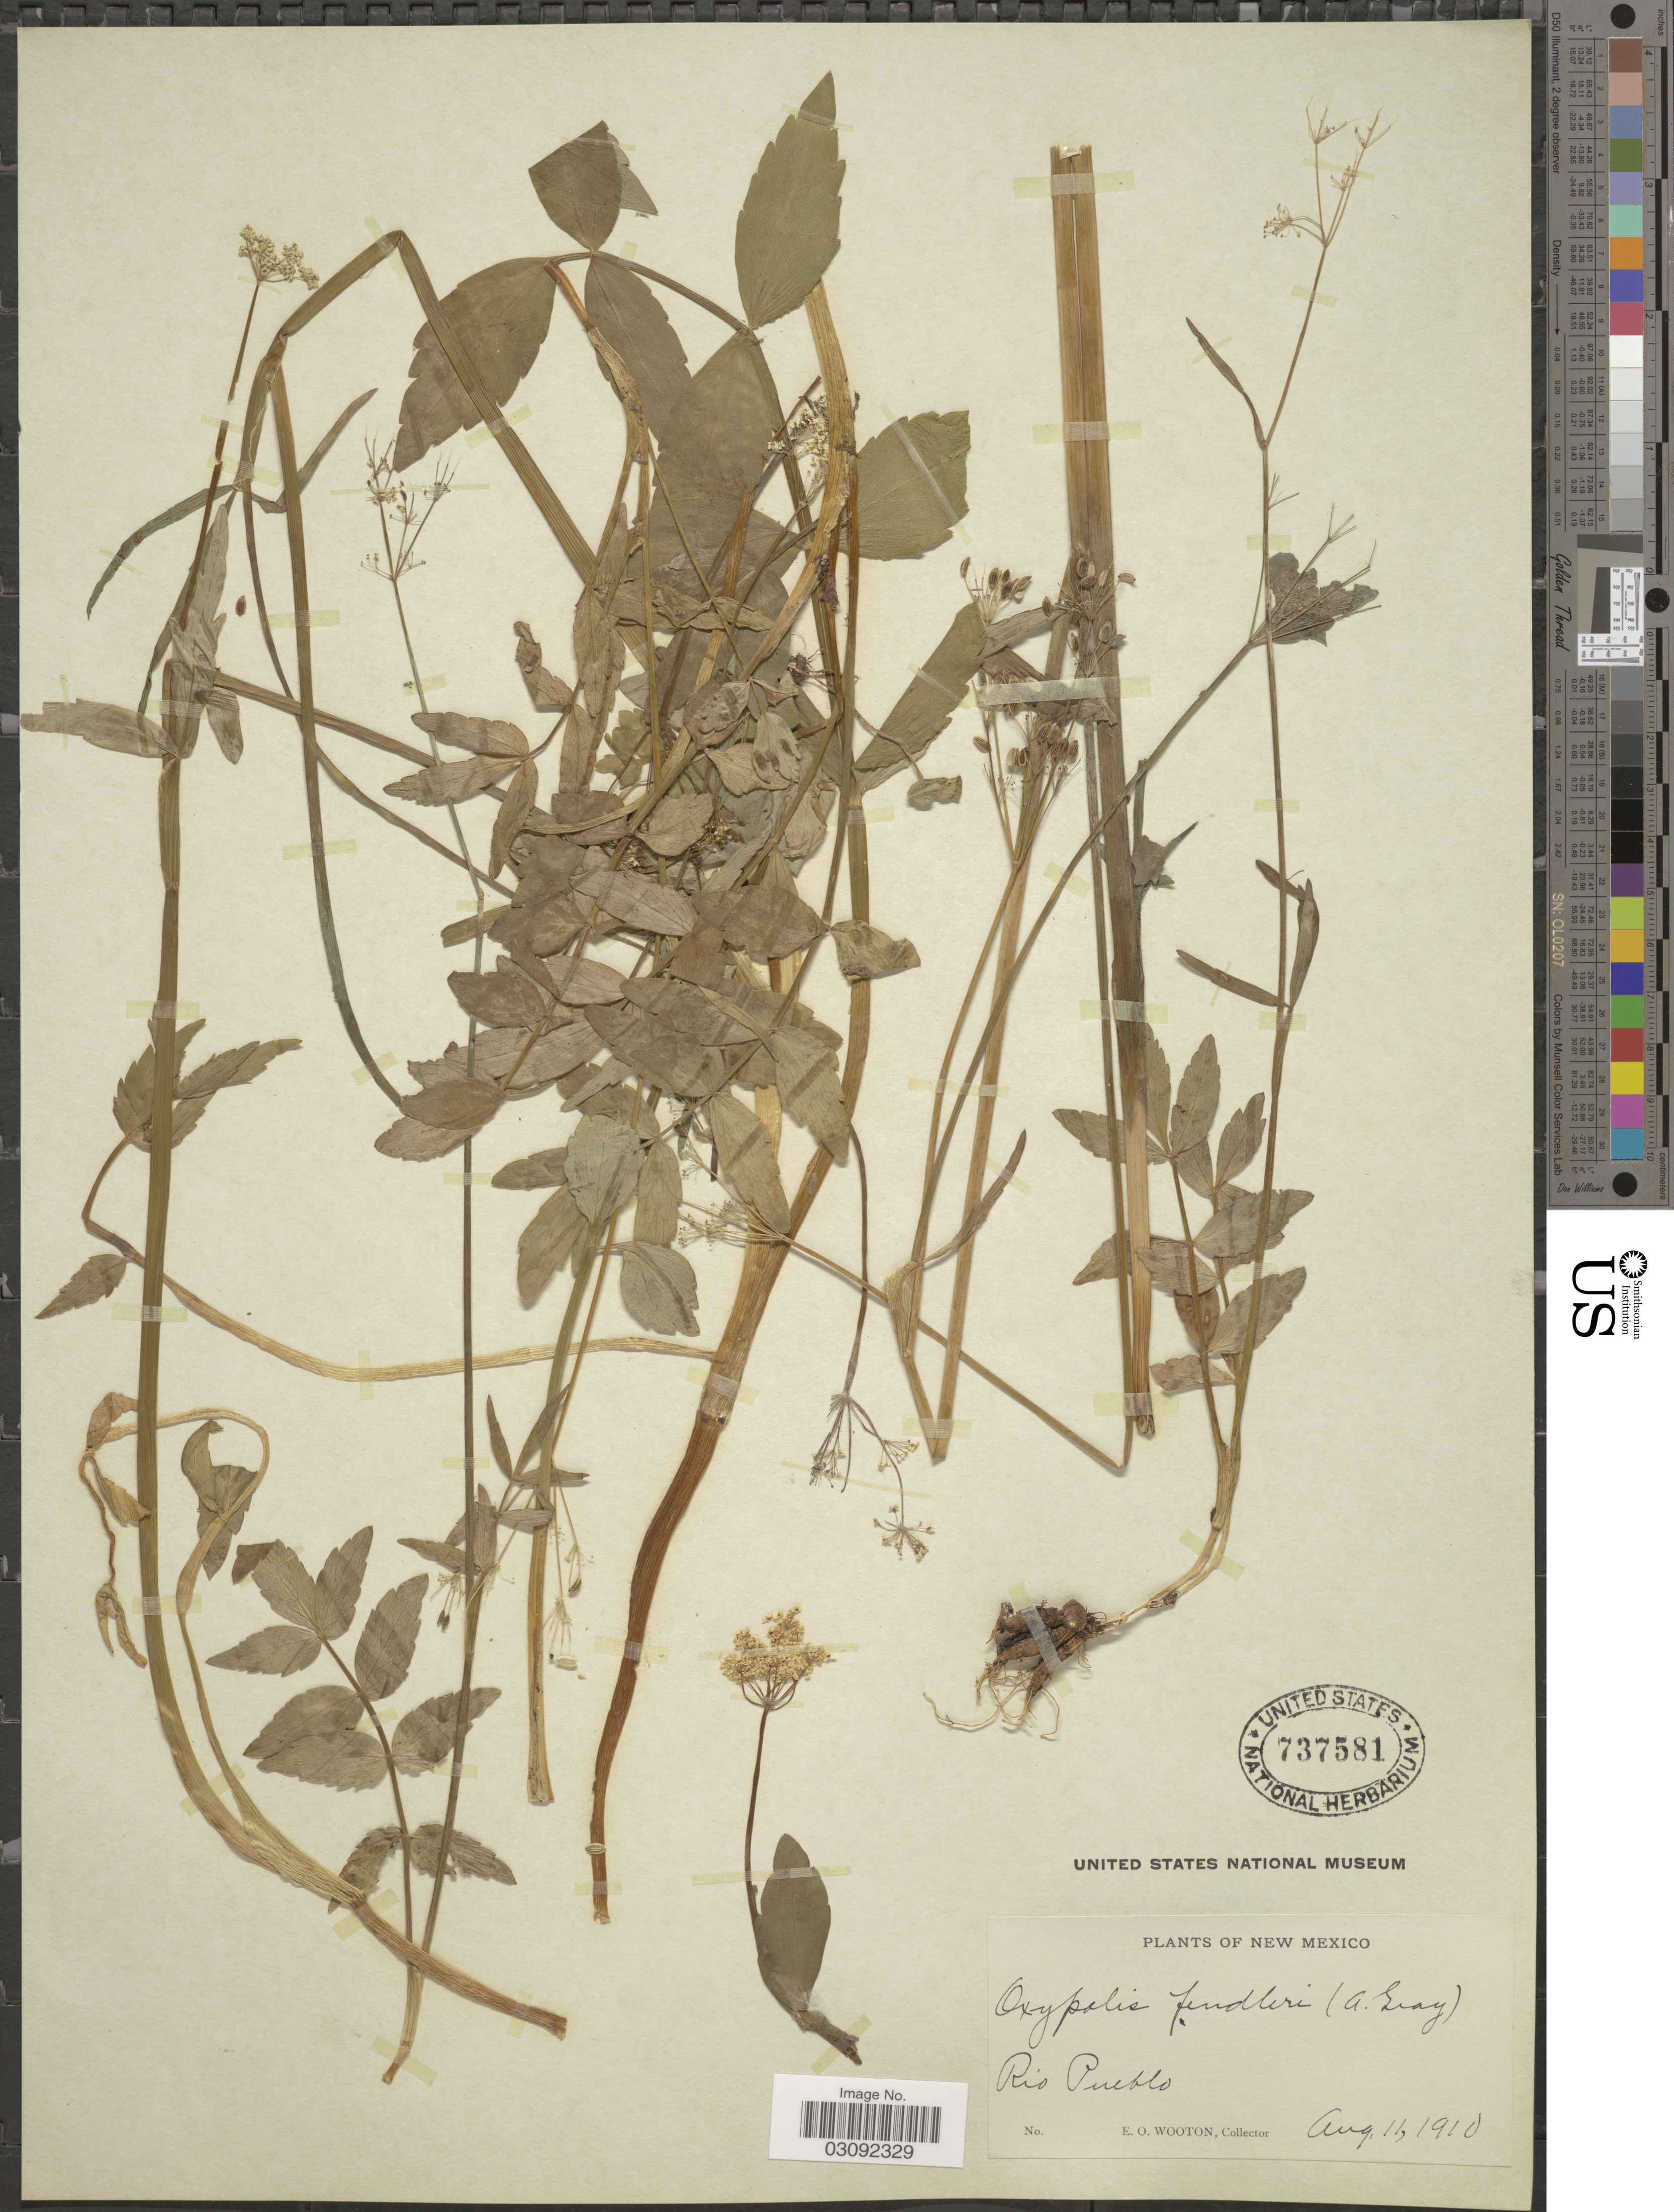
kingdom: Plantae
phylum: Tracheophyta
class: Magnoliopsida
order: Apiales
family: Apiaceae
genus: Oxypolis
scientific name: Oxypolis fendleri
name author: (A. Gray) A. Heller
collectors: E. O. Wooton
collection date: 1910-08-11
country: United States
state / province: New Mexico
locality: Rio Pueblo.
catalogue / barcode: US 737581